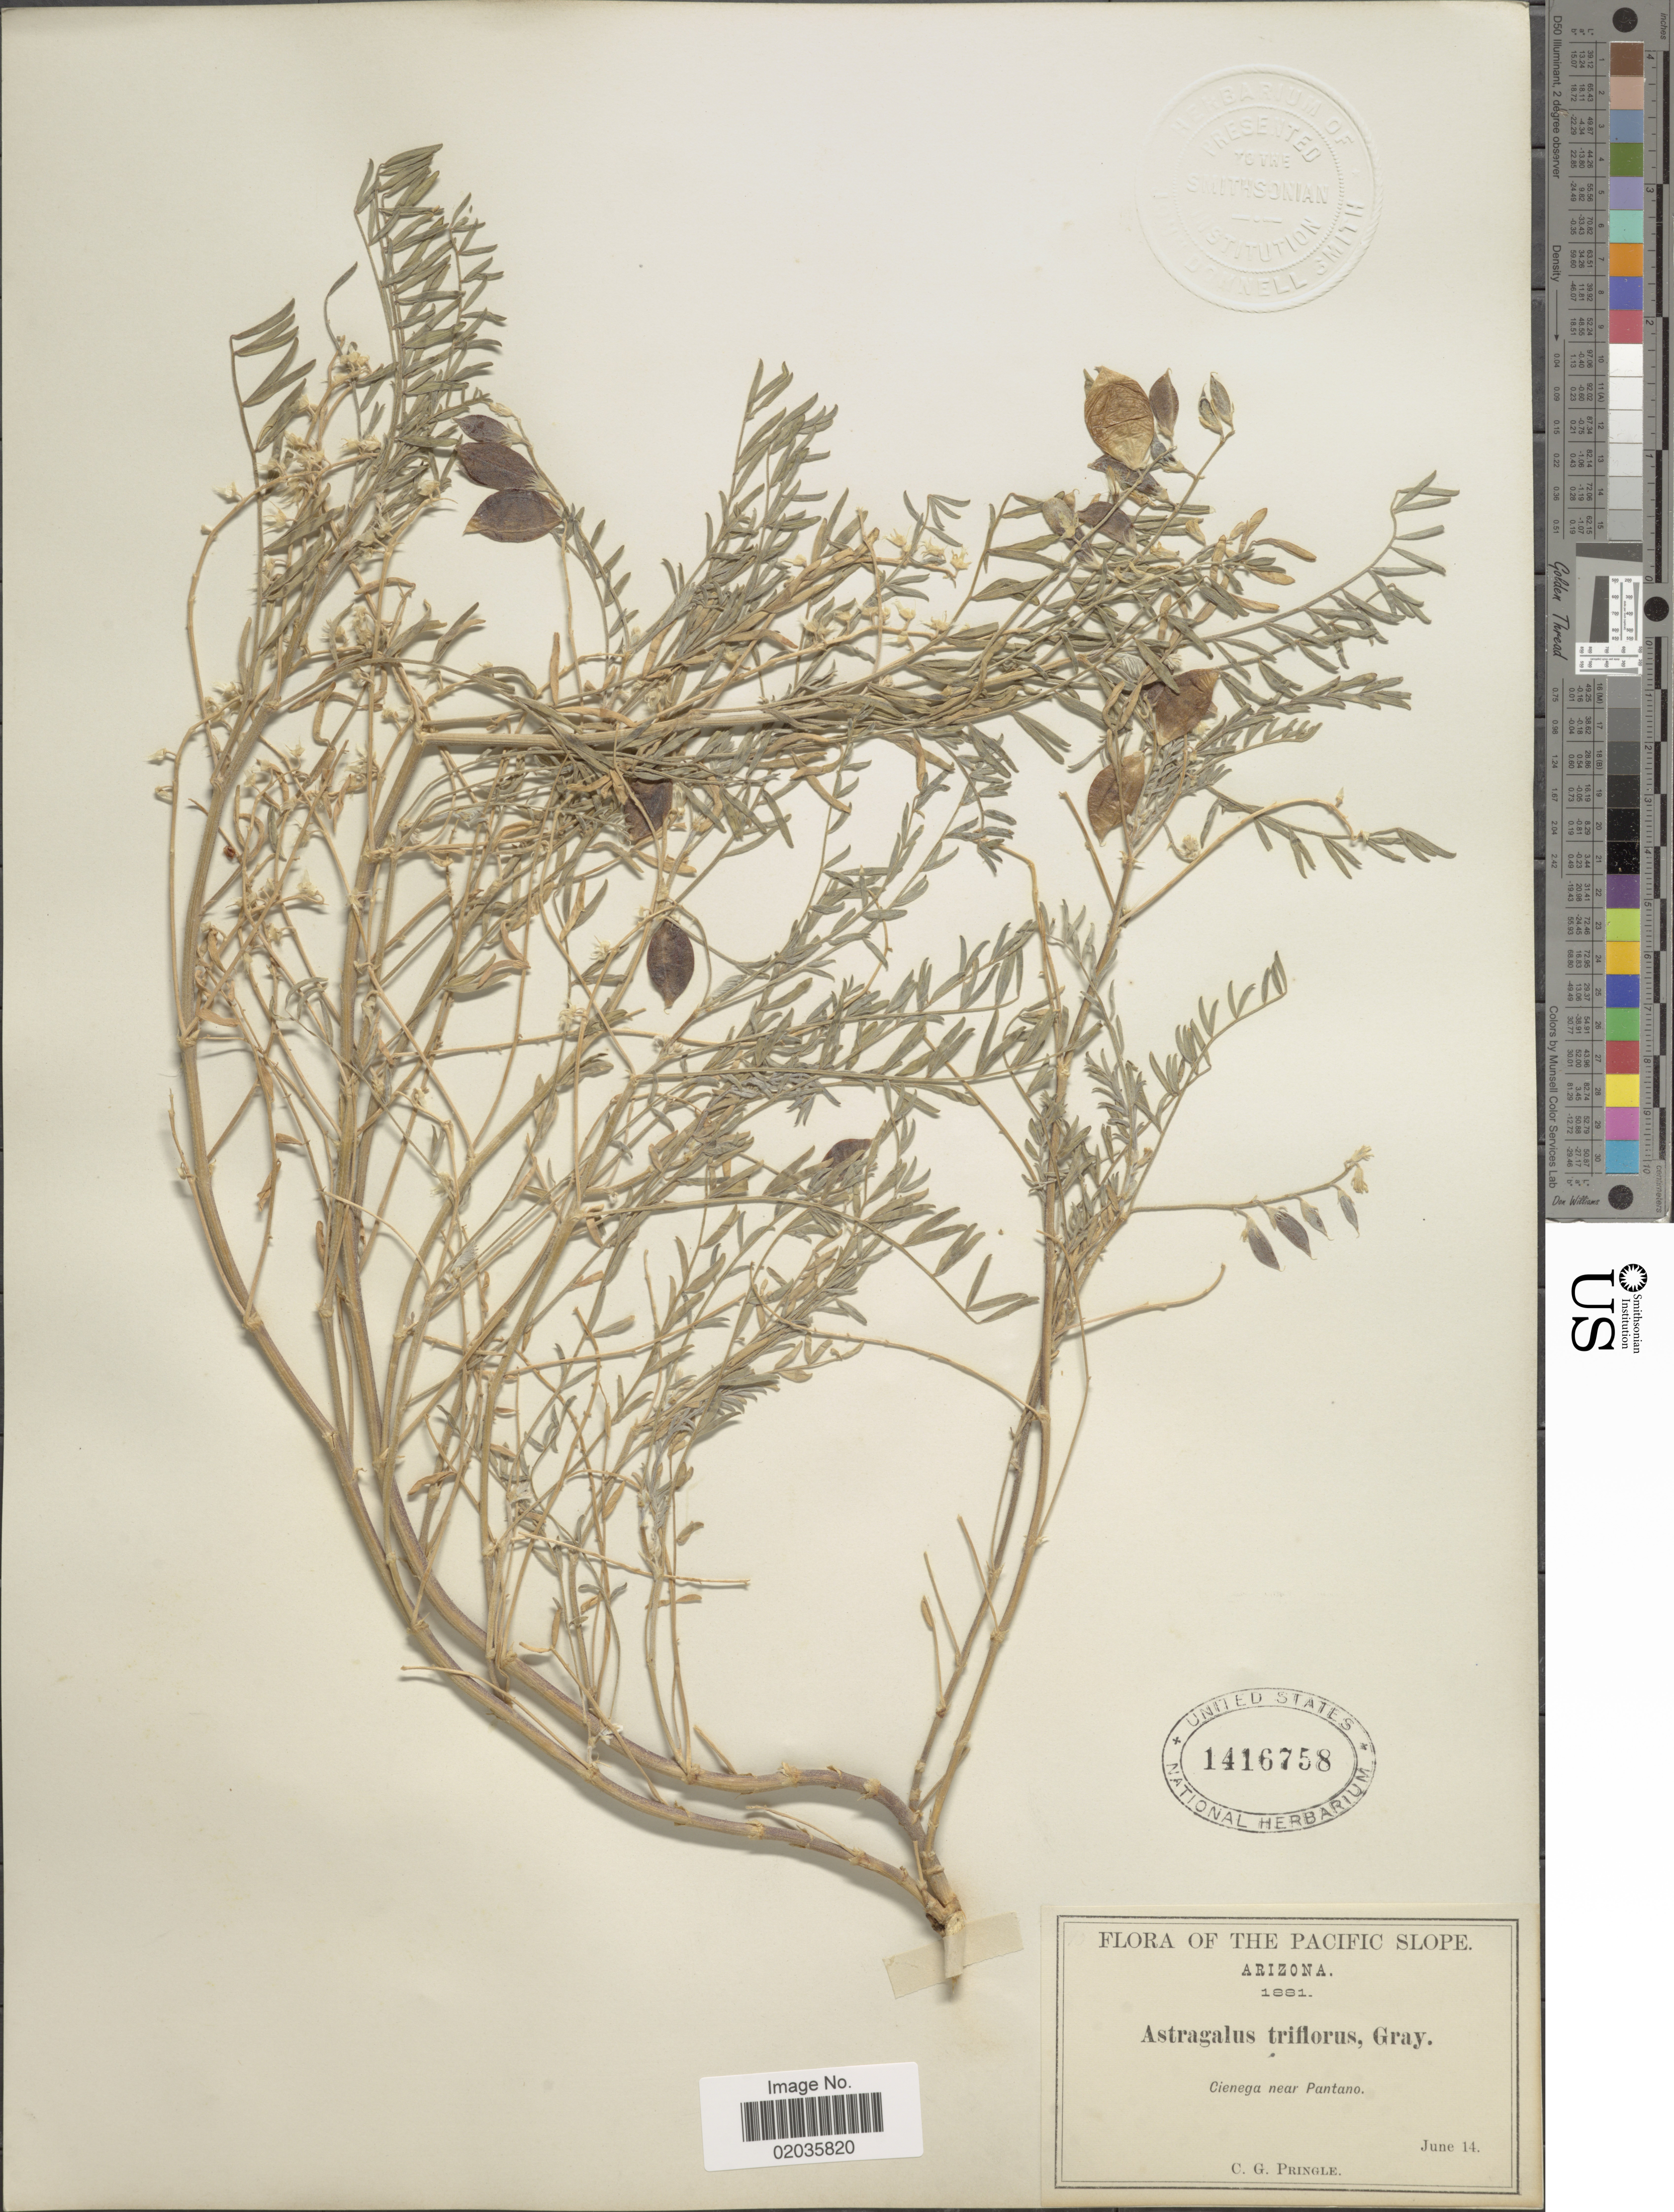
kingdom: Plantae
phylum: Tracheophyta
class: Magnoliopsida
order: Fabales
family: Fabaceae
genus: Astragalus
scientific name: Astragalus wootonii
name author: E. Sheld.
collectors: C. G. Pringle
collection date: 1881-06-14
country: United States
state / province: Arizona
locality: The Pacific Slope, Cienega near Pantano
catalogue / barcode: US 1416758